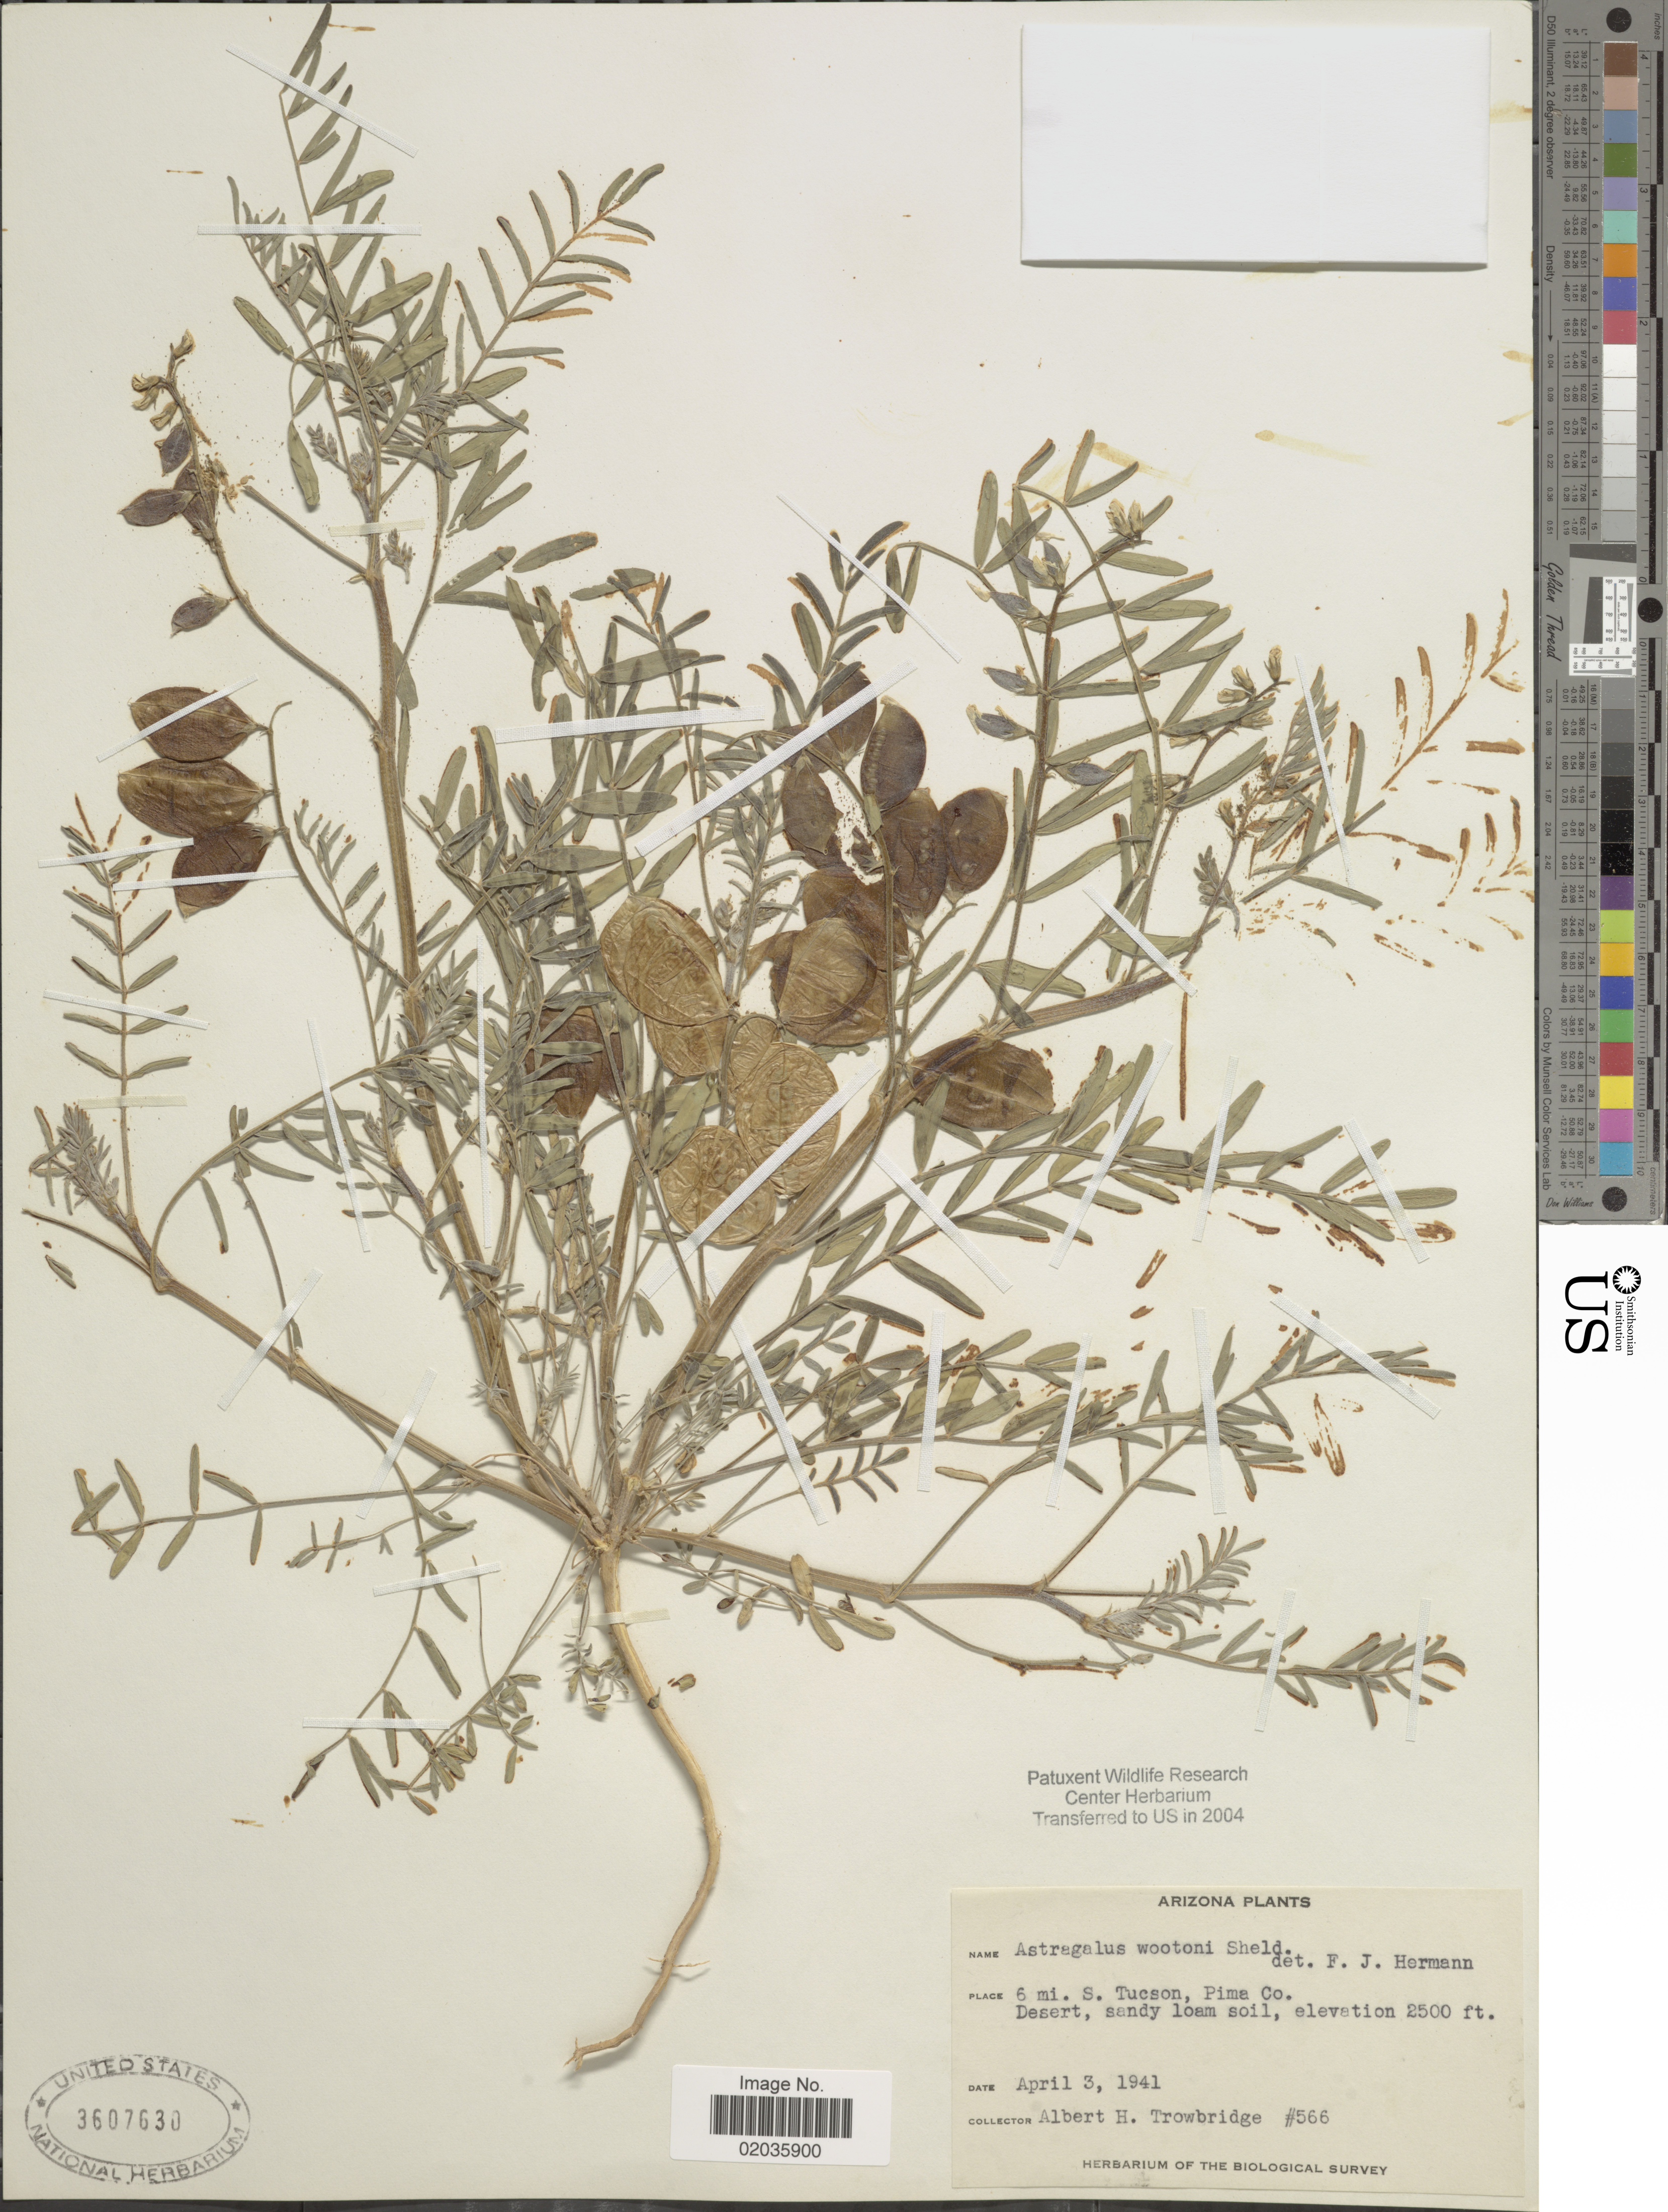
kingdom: Plantae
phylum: Tracheophyta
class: Magnoliopsida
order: Fabales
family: Fabaceae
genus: Astragalus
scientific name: Astragalus wootonii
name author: E. Sheld.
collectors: A. H. Trowbridge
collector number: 566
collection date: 1941-04-03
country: United States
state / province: Arizona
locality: Arizona, 6 mi. S Tucson, Pima Co. Desert.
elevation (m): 762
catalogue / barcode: US 3607630